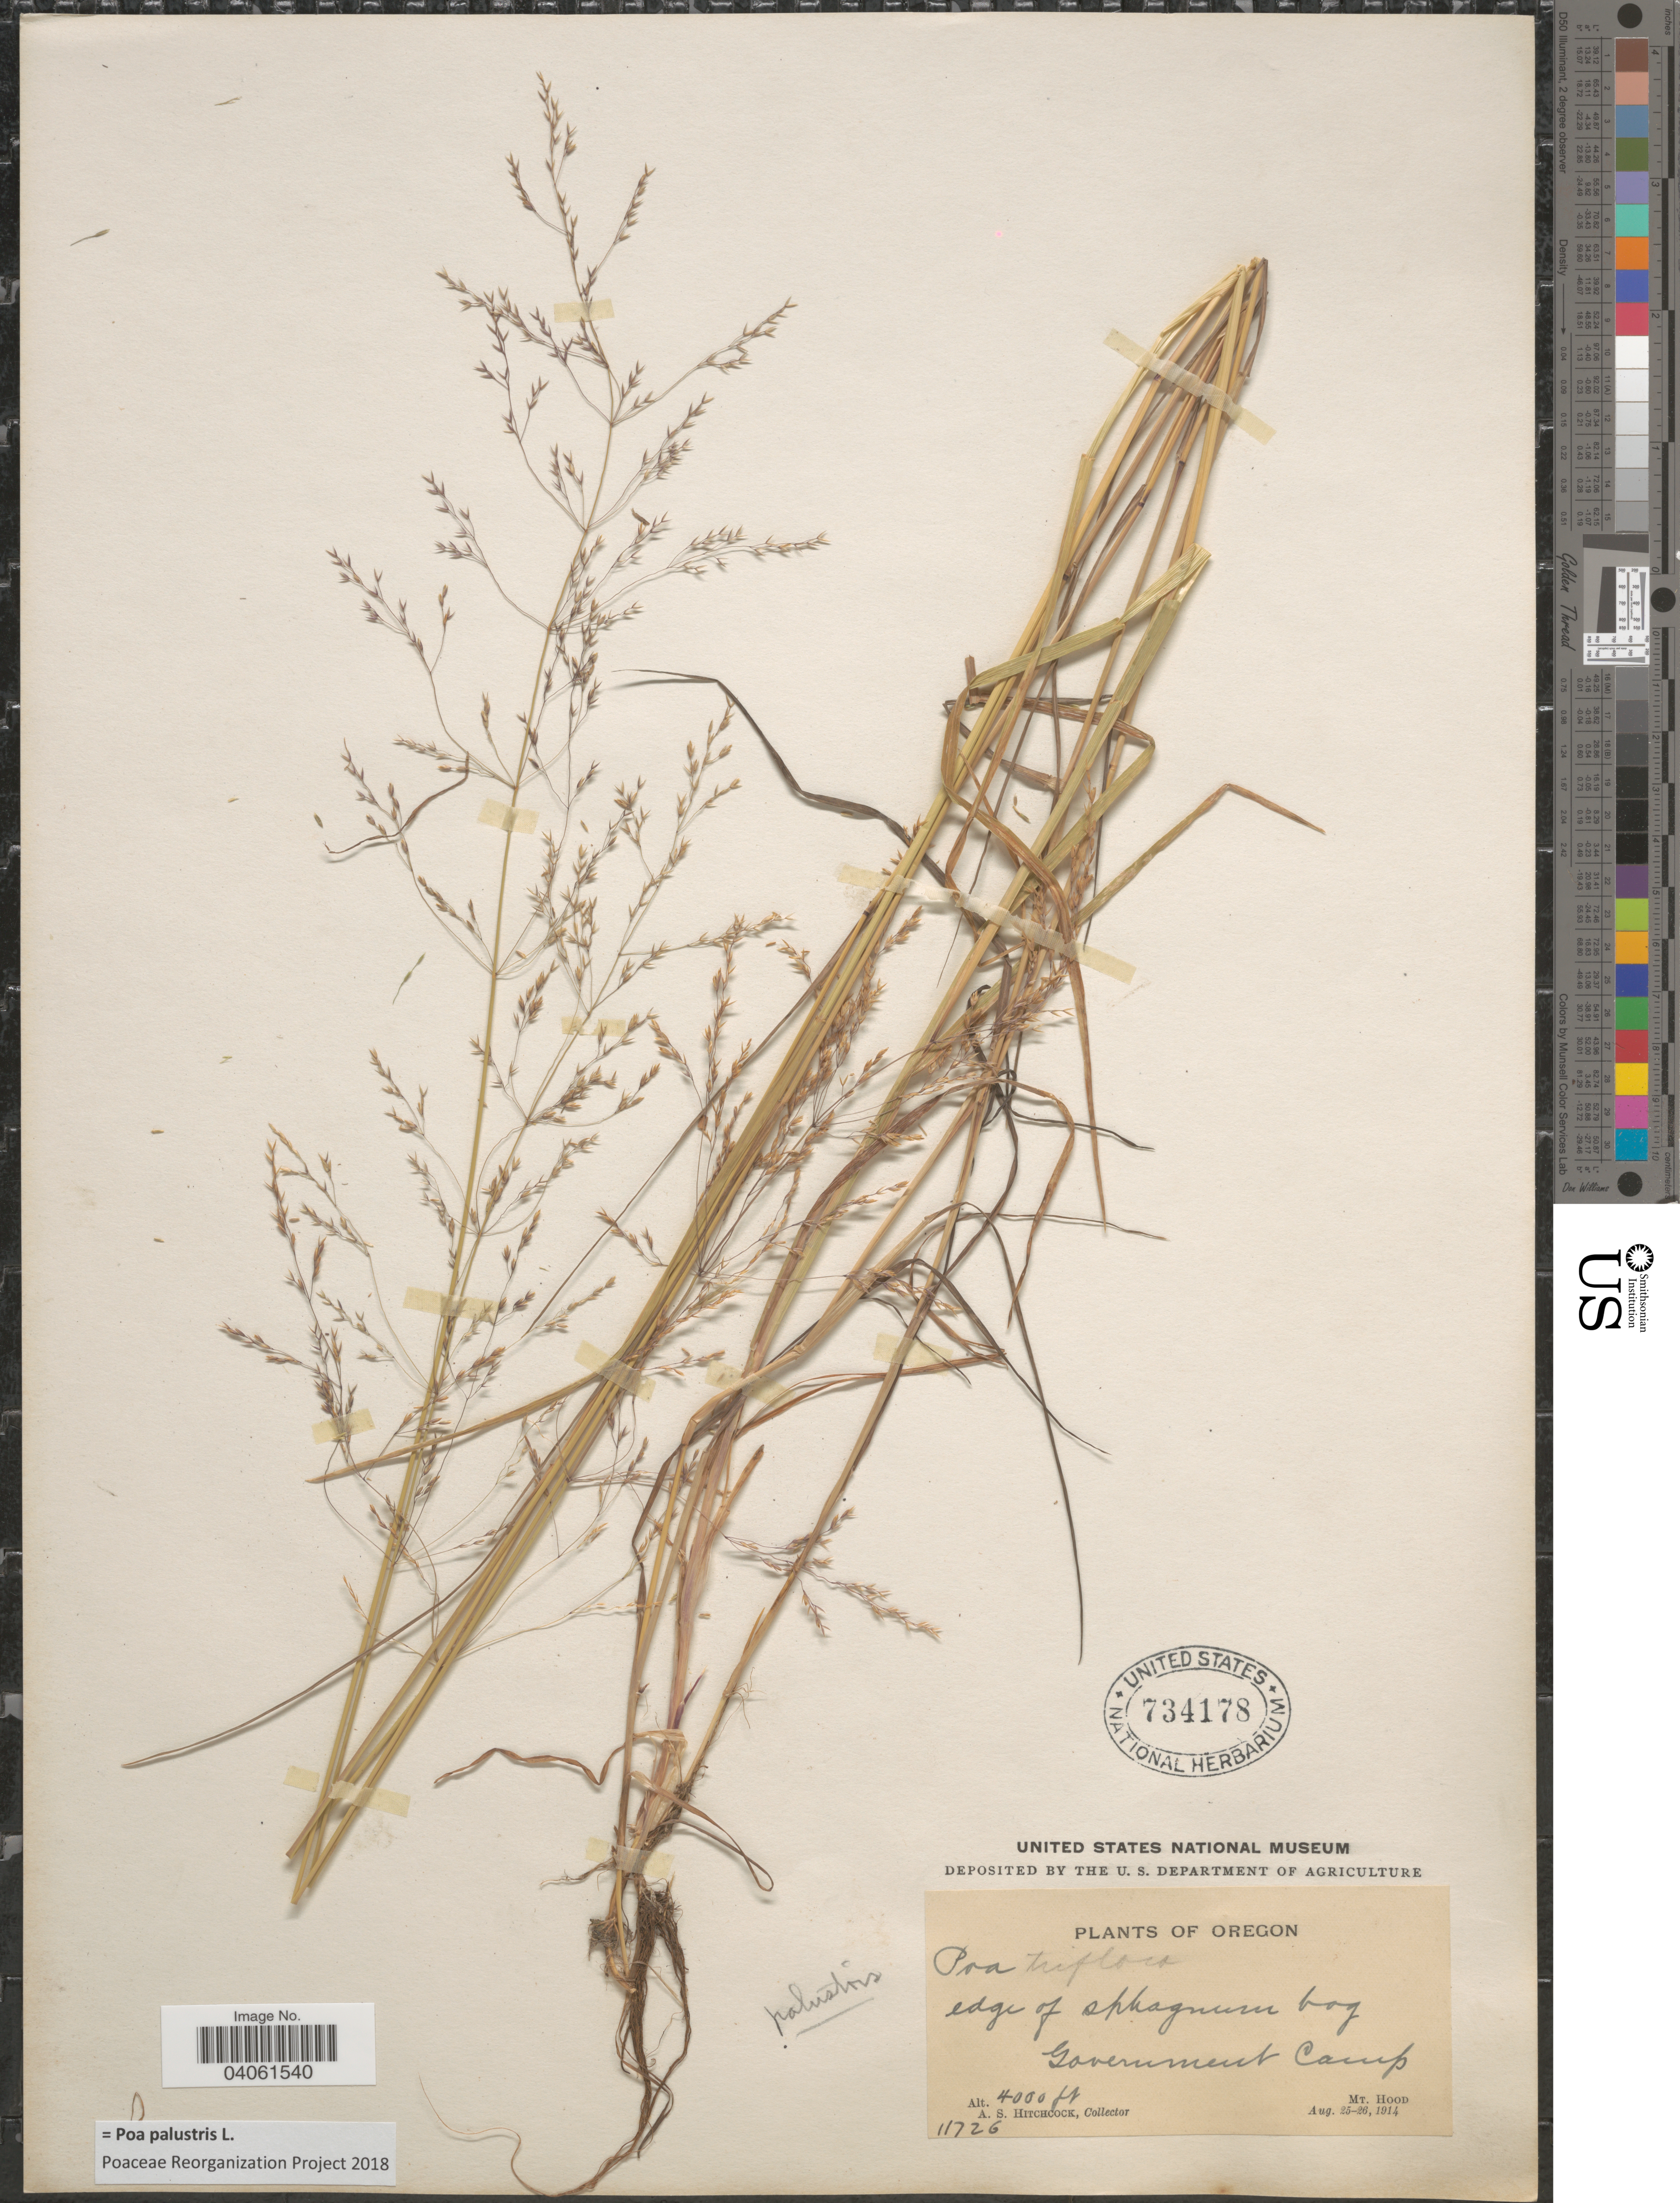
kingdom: Plantae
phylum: Tracheophyta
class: Liliopsida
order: Poales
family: Poaceae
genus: Poa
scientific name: Poa palustris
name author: L.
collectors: A. S. Hitchcock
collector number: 11726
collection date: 1914-08-25/1914-08-26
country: United States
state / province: Oregon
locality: Edge of sphagnum bog, Government Camp. Mt. Hood.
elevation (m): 1219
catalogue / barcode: US 734178